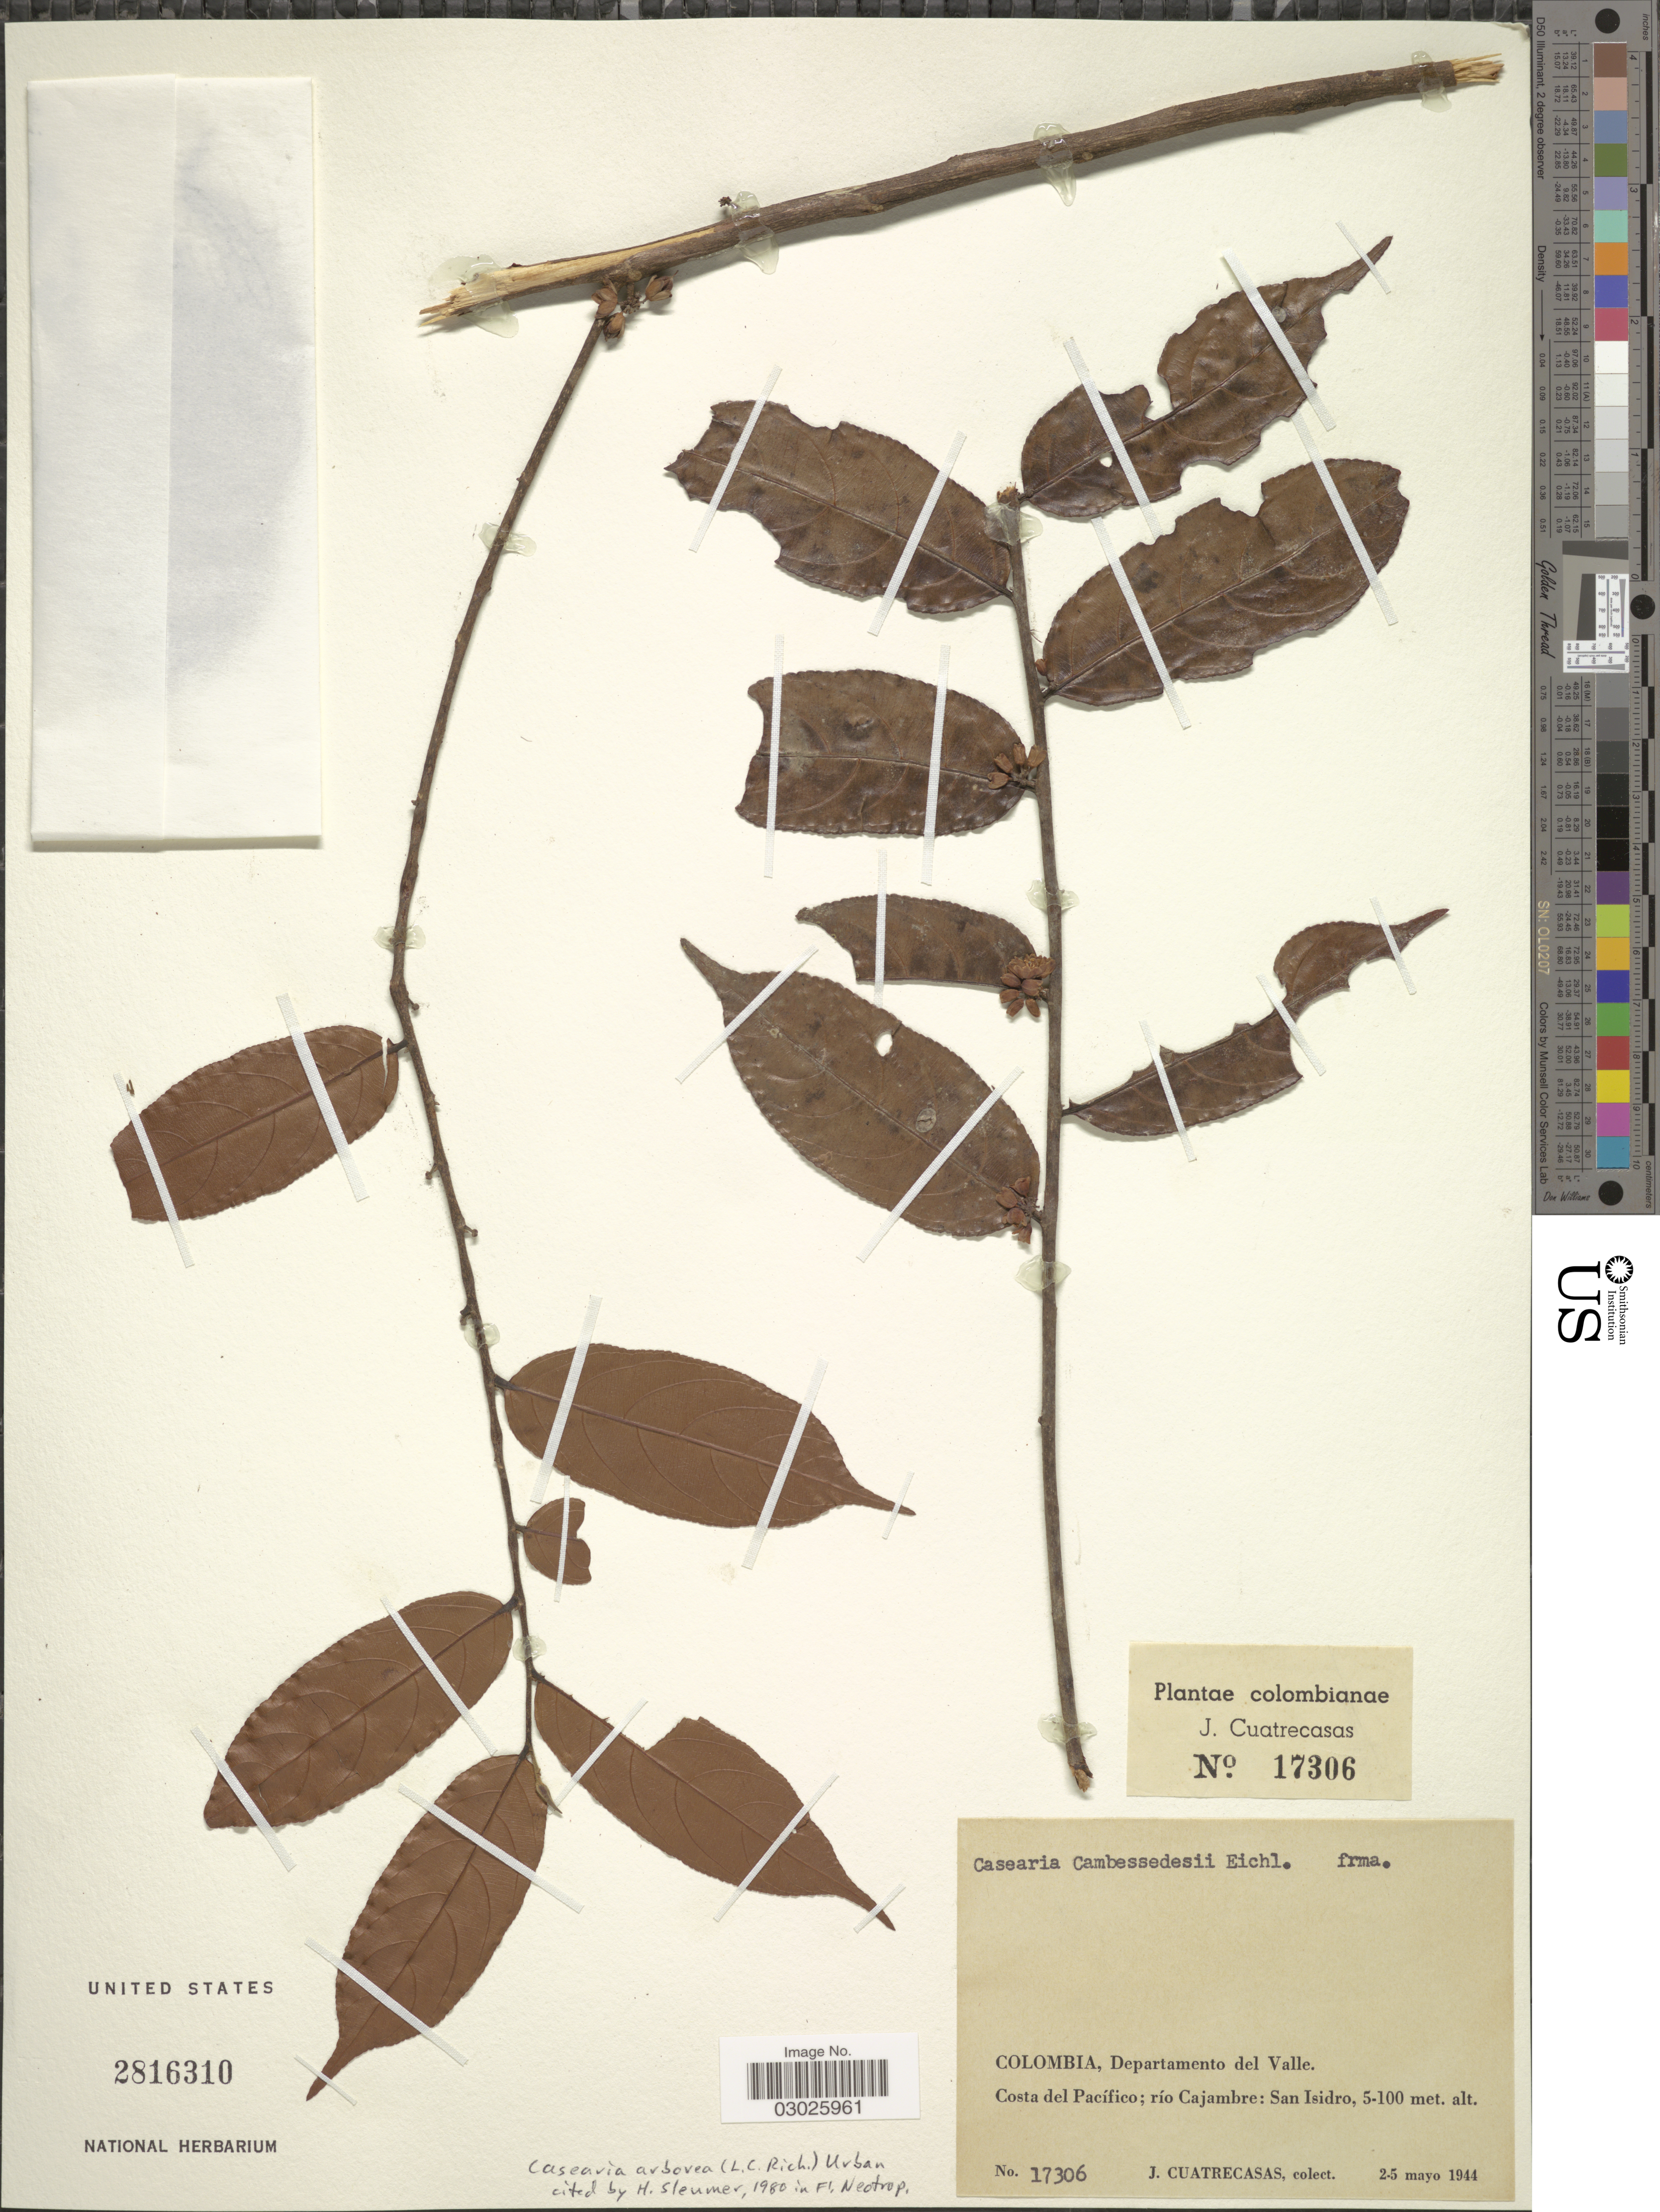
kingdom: Plantae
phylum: Tracheophyta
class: Magnoliopsida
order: Malpighiales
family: Salicaceae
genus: Casearia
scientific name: Casearia arborea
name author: (Rich.) Urb.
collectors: J. Cuatrecasas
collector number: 17306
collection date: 1944-05-02/1944-05-05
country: Colombia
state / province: Valle del Cauca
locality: Departamento del Valle. Costa del Pacífico; río Cajambre: San Isidro.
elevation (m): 5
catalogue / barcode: US 2816310